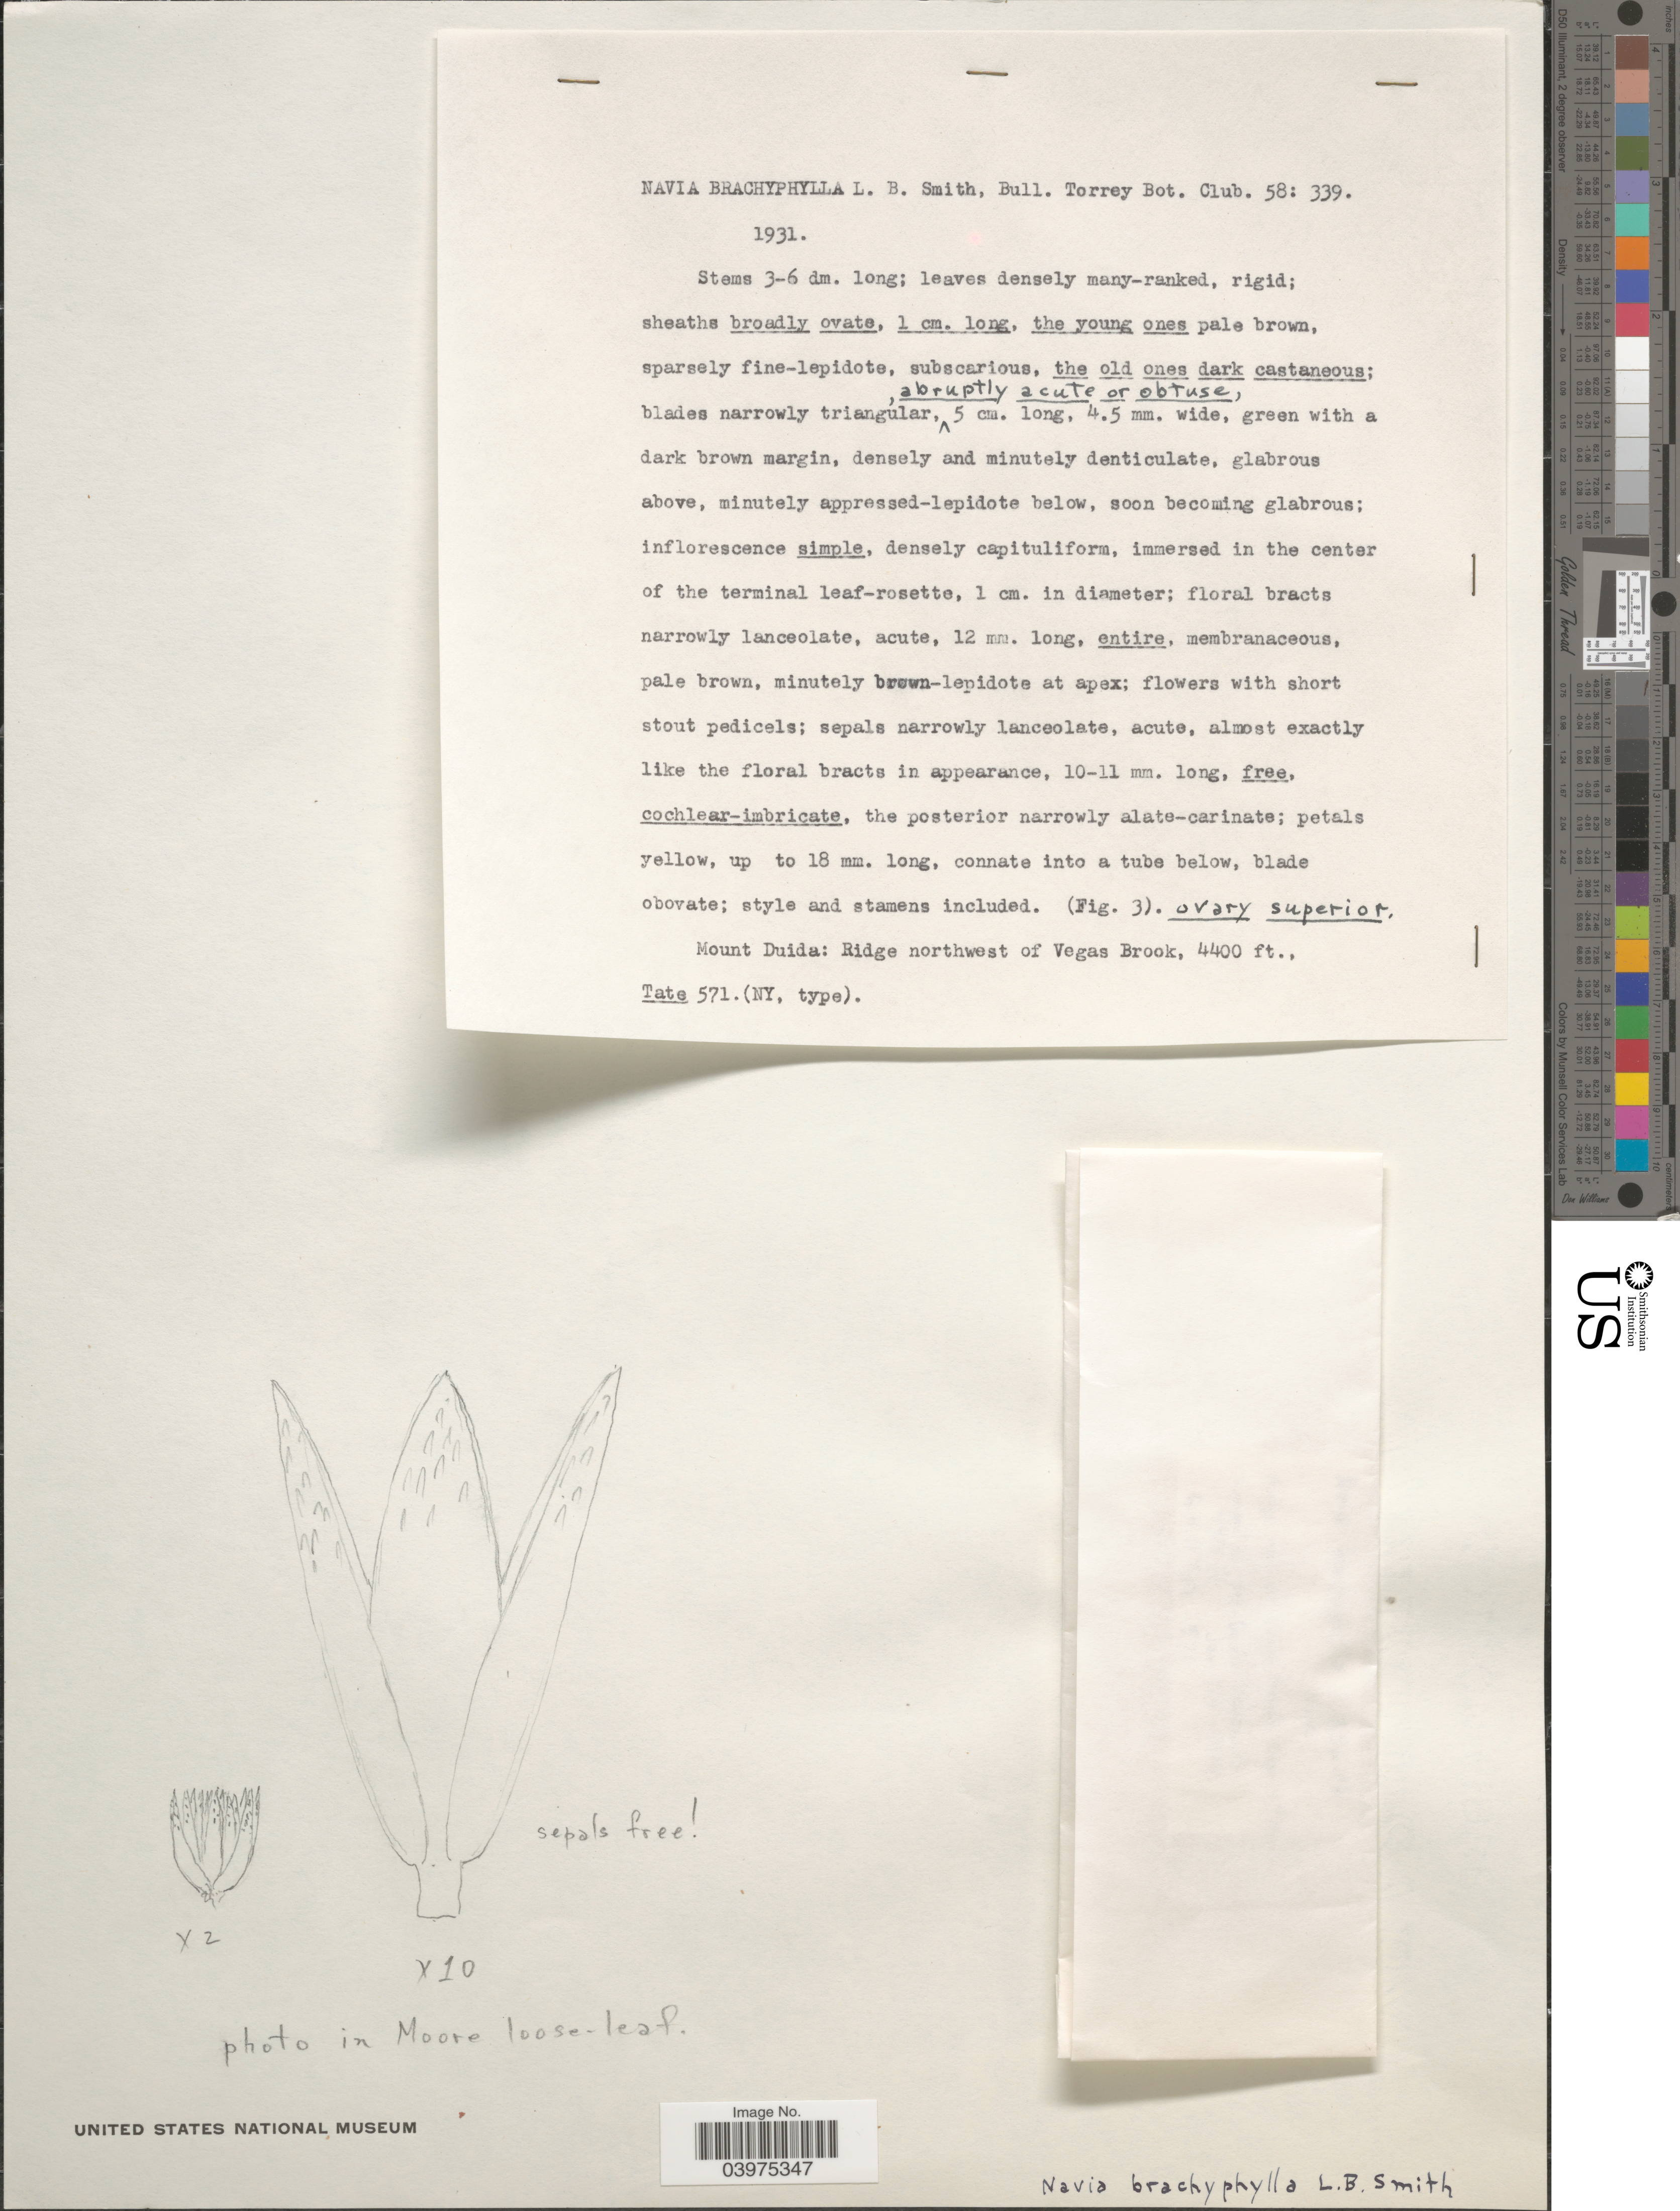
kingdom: Plantae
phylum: Tracheophyta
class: Liliopsida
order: Poales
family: Bromeliaceae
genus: Navia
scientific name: Navia brachyphylla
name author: L.B. Sm.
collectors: Tate, --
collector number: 571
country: Venezuela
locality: Mount Duida: Ridge northwest of Vegas Brook.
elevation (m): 1341